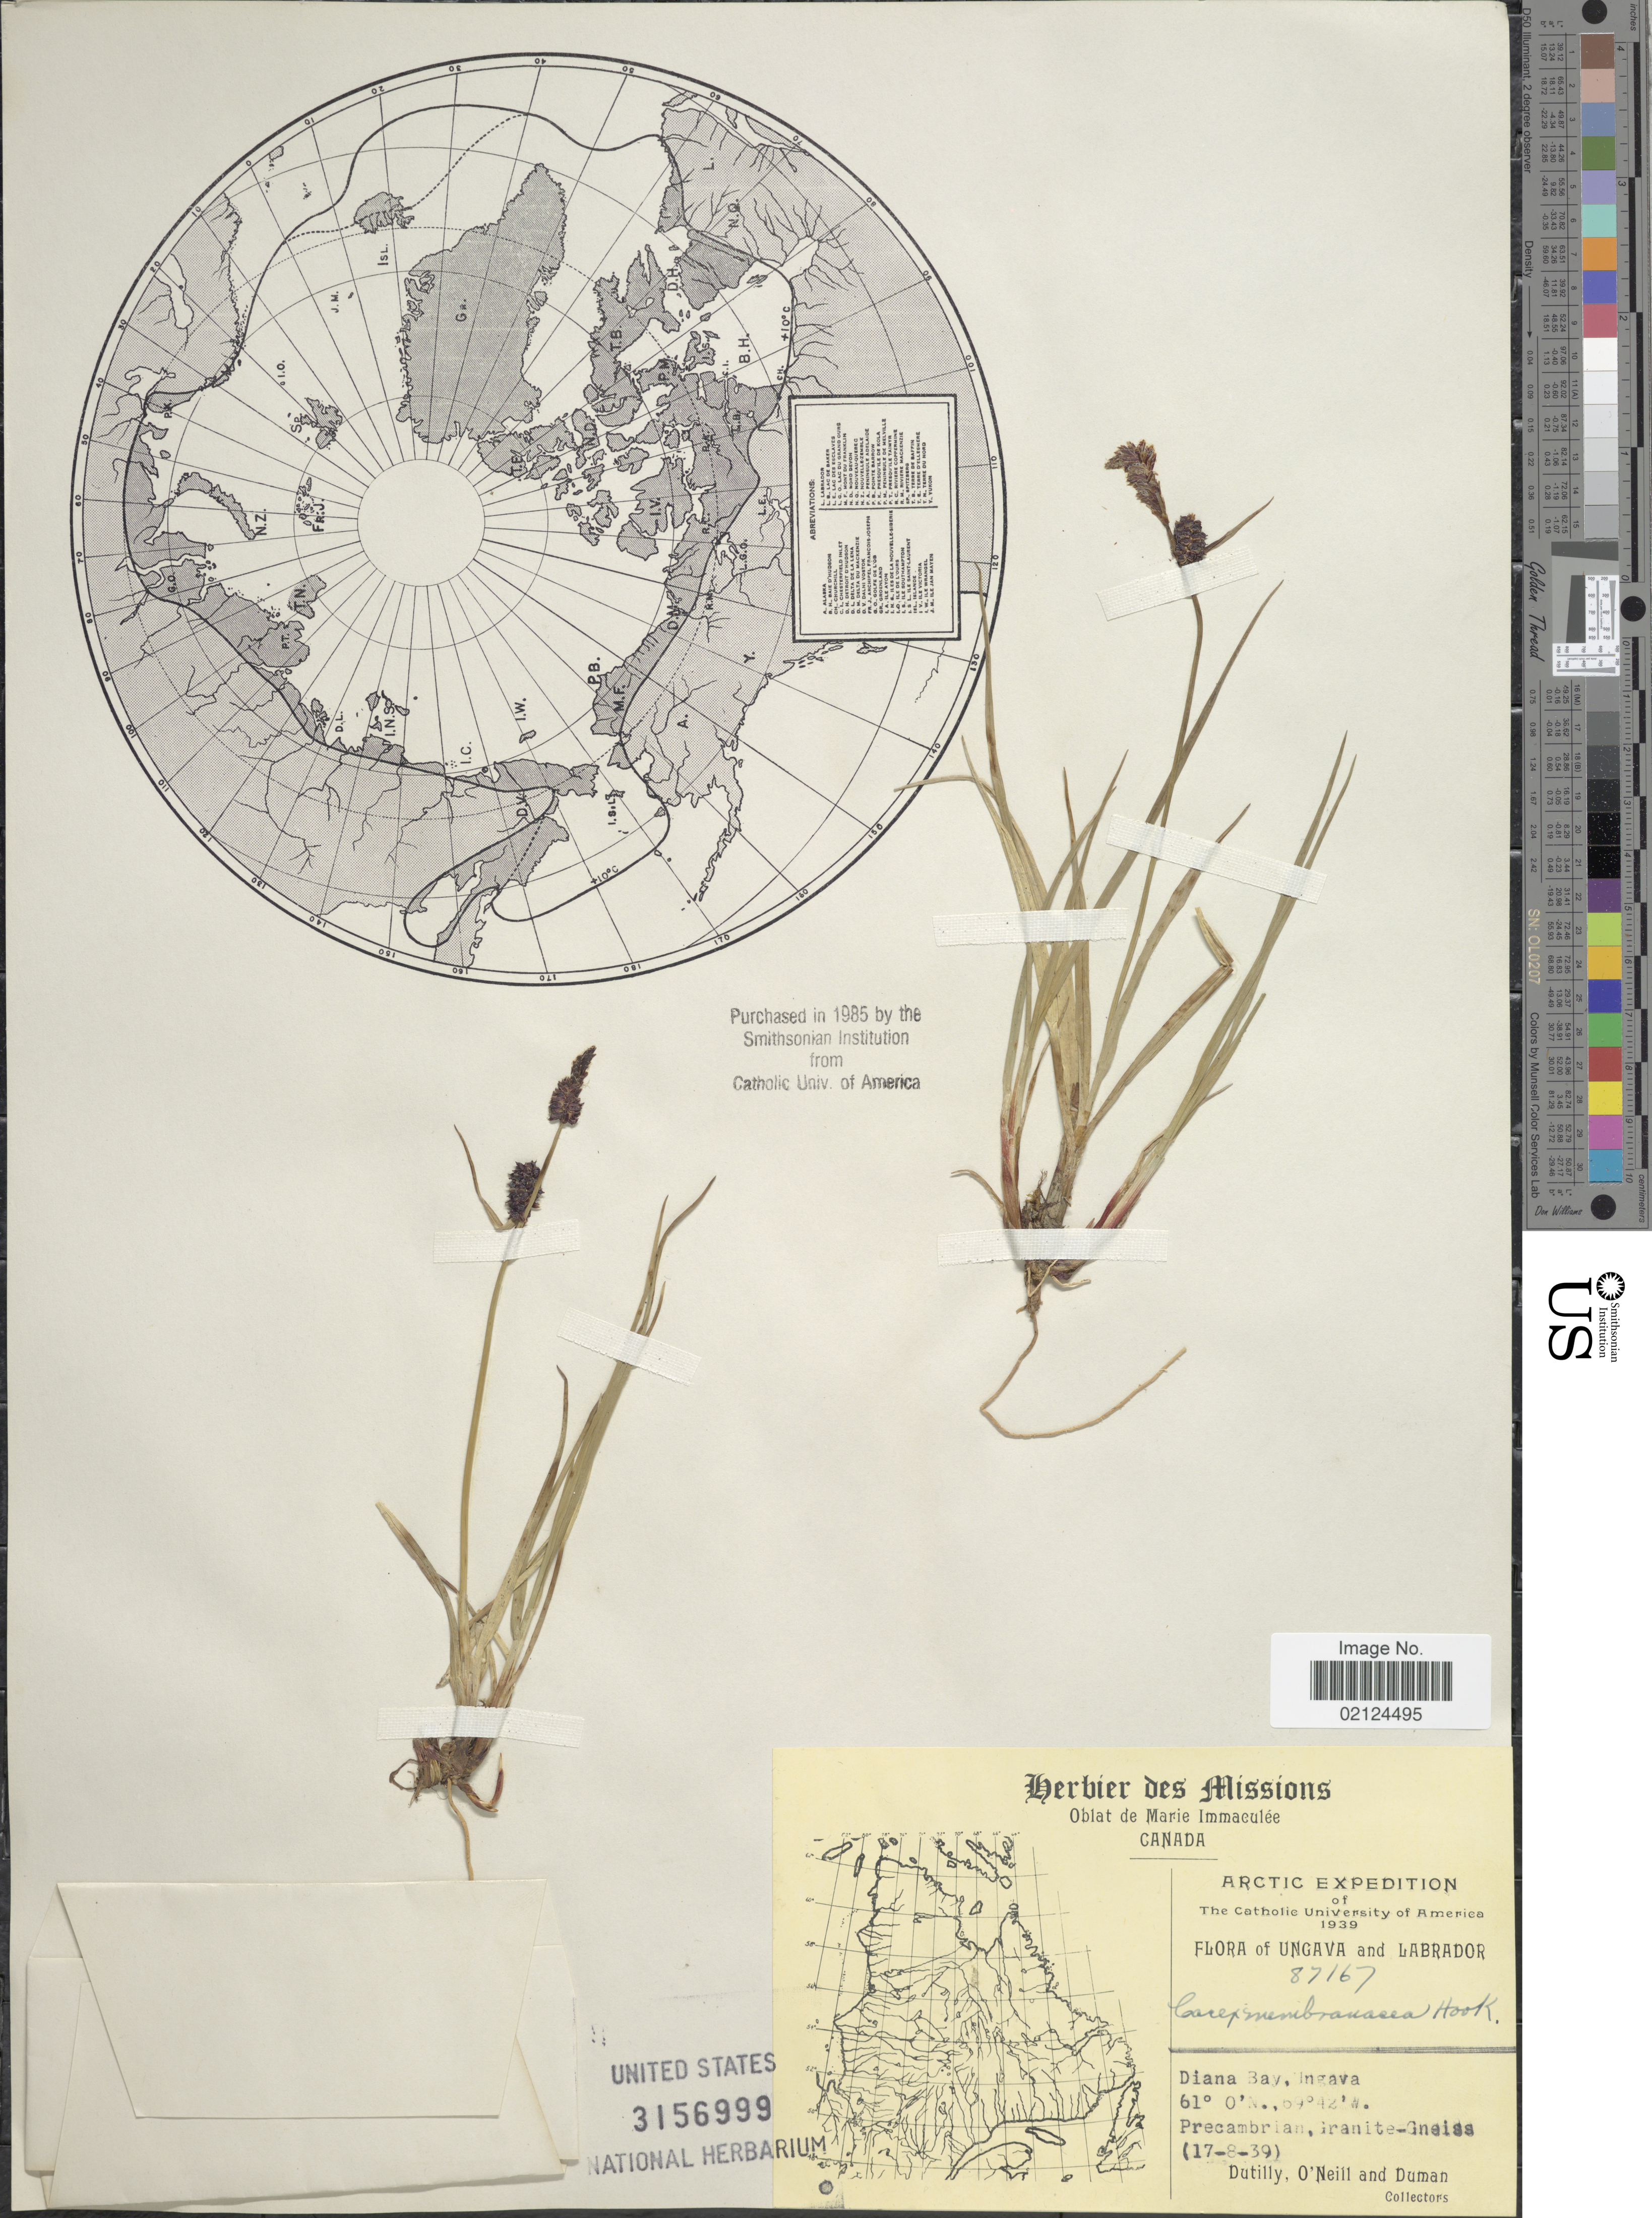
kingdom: Plantae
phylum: Tracheophyta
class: Liliopsida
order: Poales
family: Cyperaceae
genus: Carex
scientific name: Carex membranacea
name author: Hook.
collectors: -. Dutilly, O' Neill & -. Duman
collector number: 87167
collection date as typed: Transcribed d/m/y: 17/8/39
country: Canada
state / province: Quebec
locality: Diana Bay, Ungava. Arctic.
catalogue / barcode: US 3156999